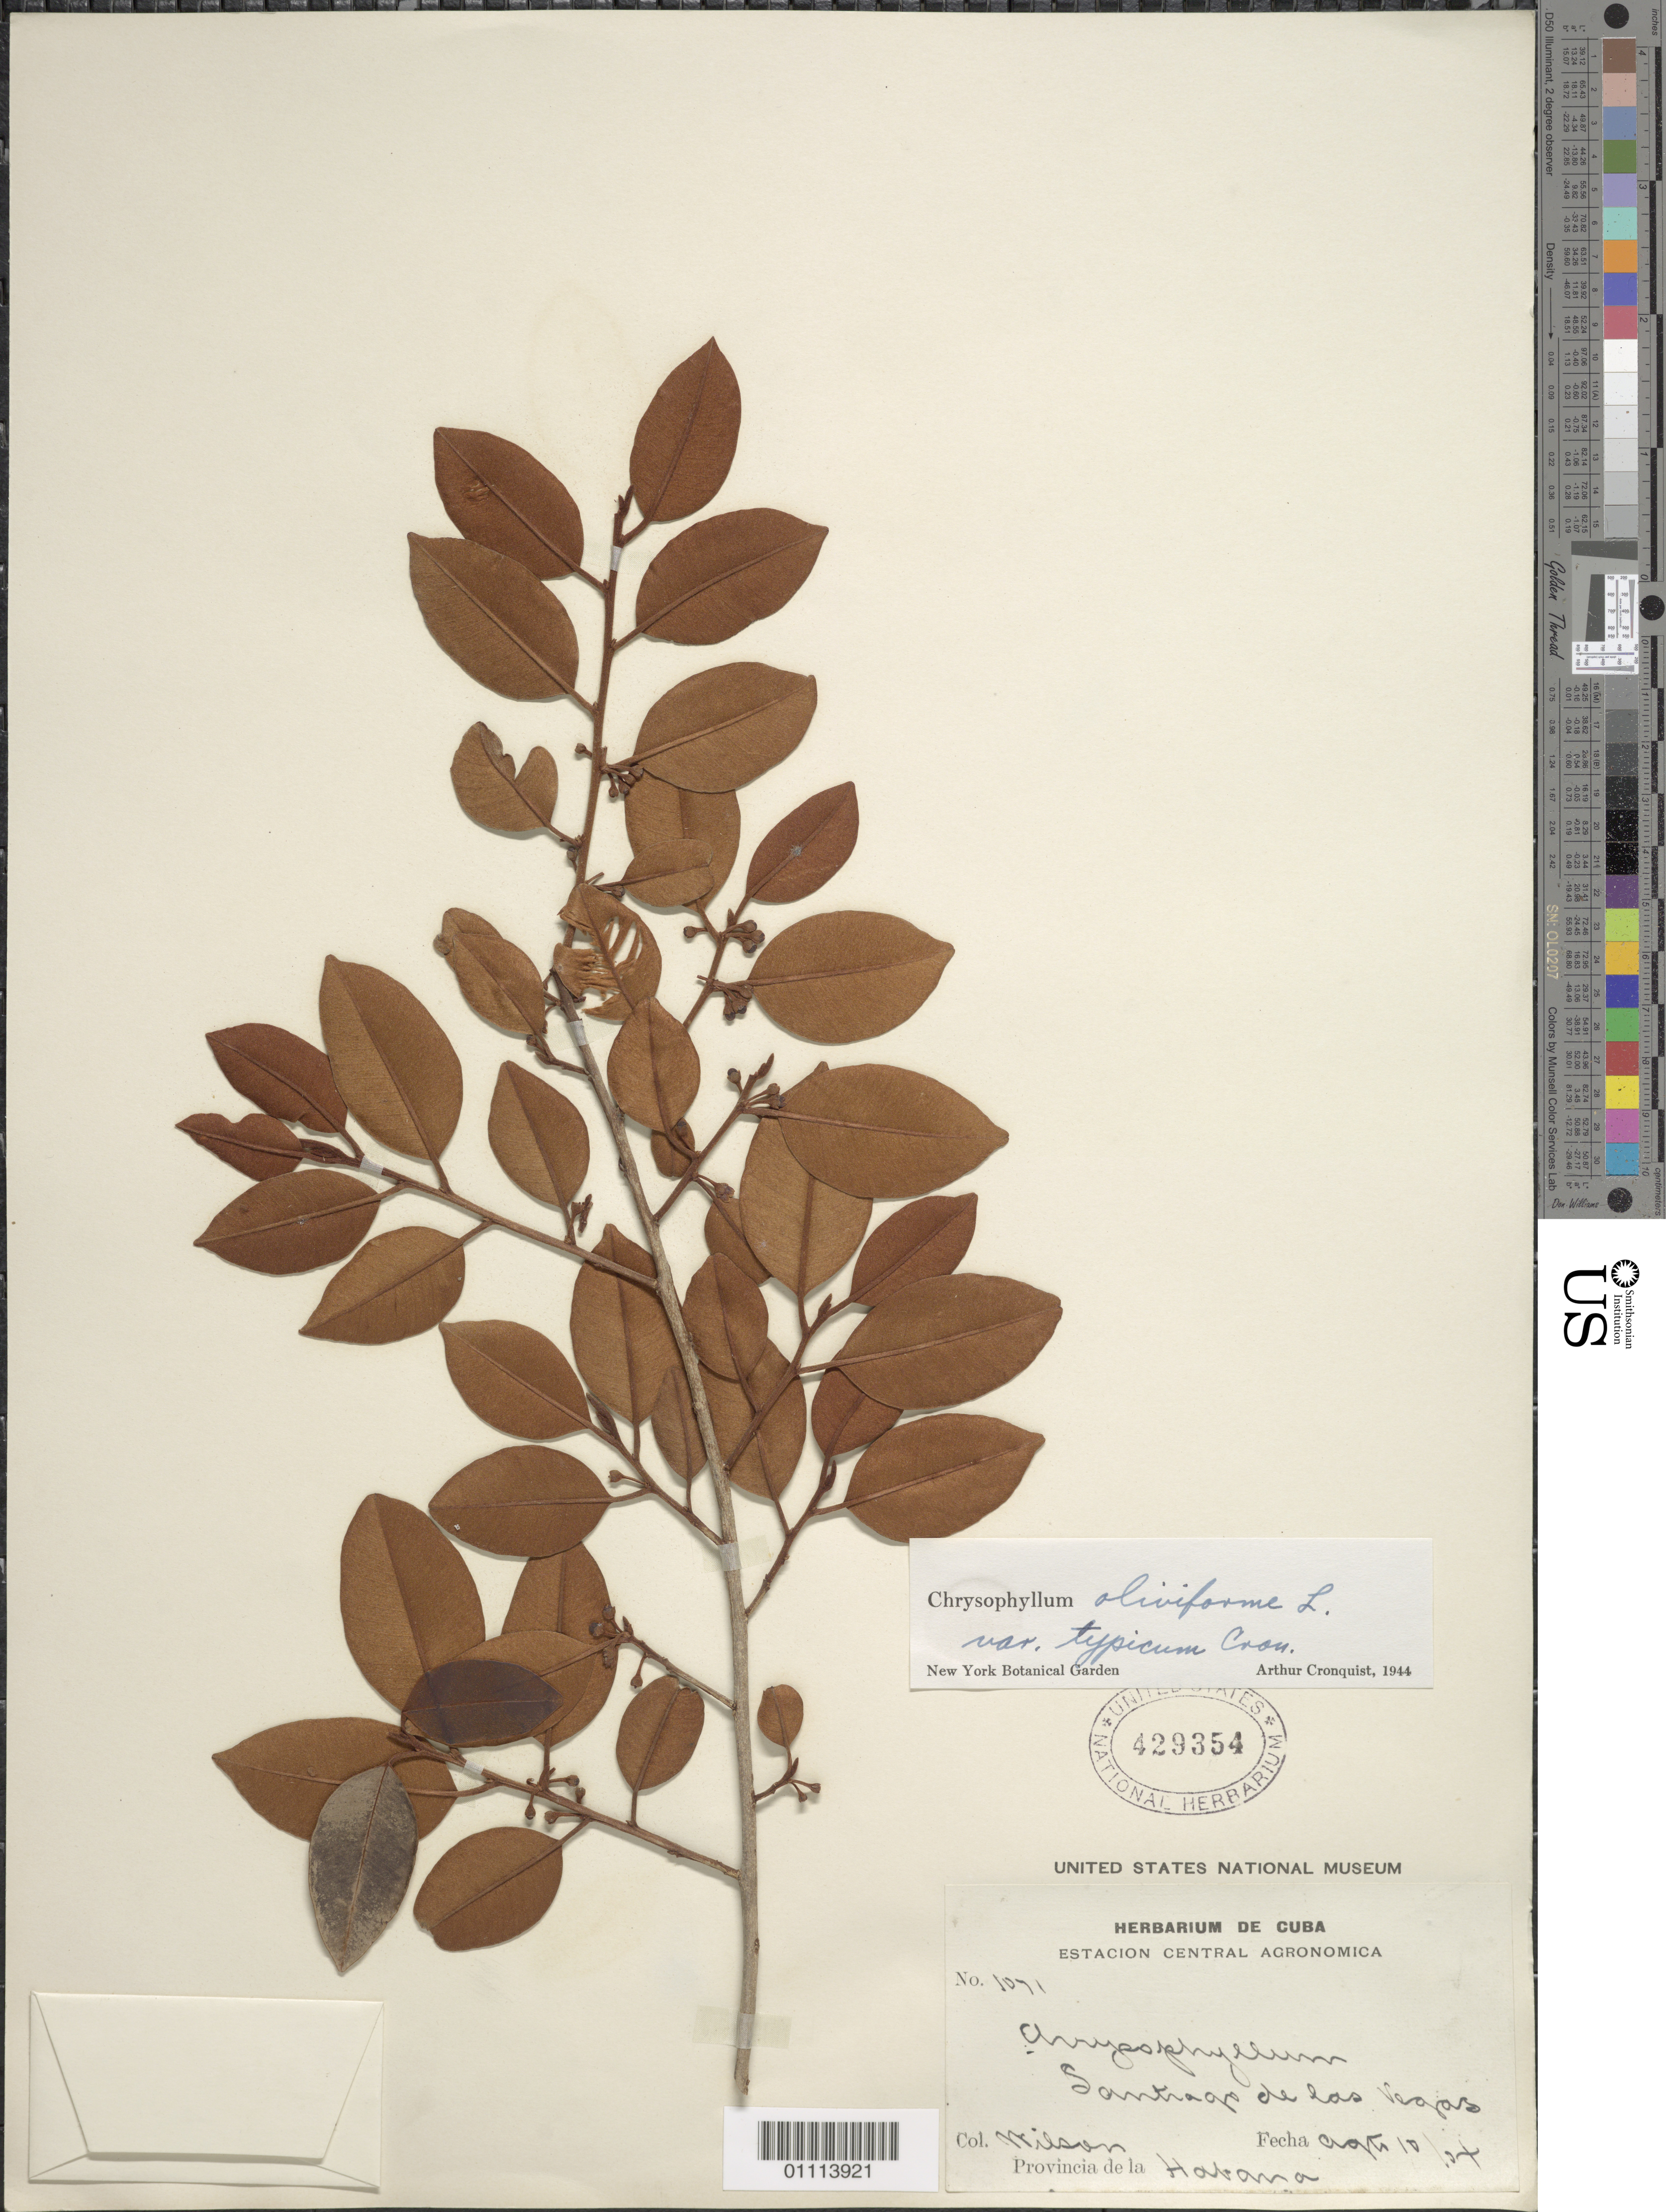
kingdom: Plantae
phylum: Tracheophyta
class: Magnoliopsida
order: Ericales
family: Sapotaceae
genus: Chrysophyllum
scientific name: Chrysophyllum oliviforme subsp. oliviforme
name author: L.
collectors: -- Wilson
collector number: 1091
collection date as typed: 10 Aug 1904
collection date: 1904-08-10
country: Cuba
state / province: La Habana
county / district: Municipio Boyeros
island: Cuba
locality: Santiago de las Vegas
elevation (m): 97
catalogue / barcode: US 429354